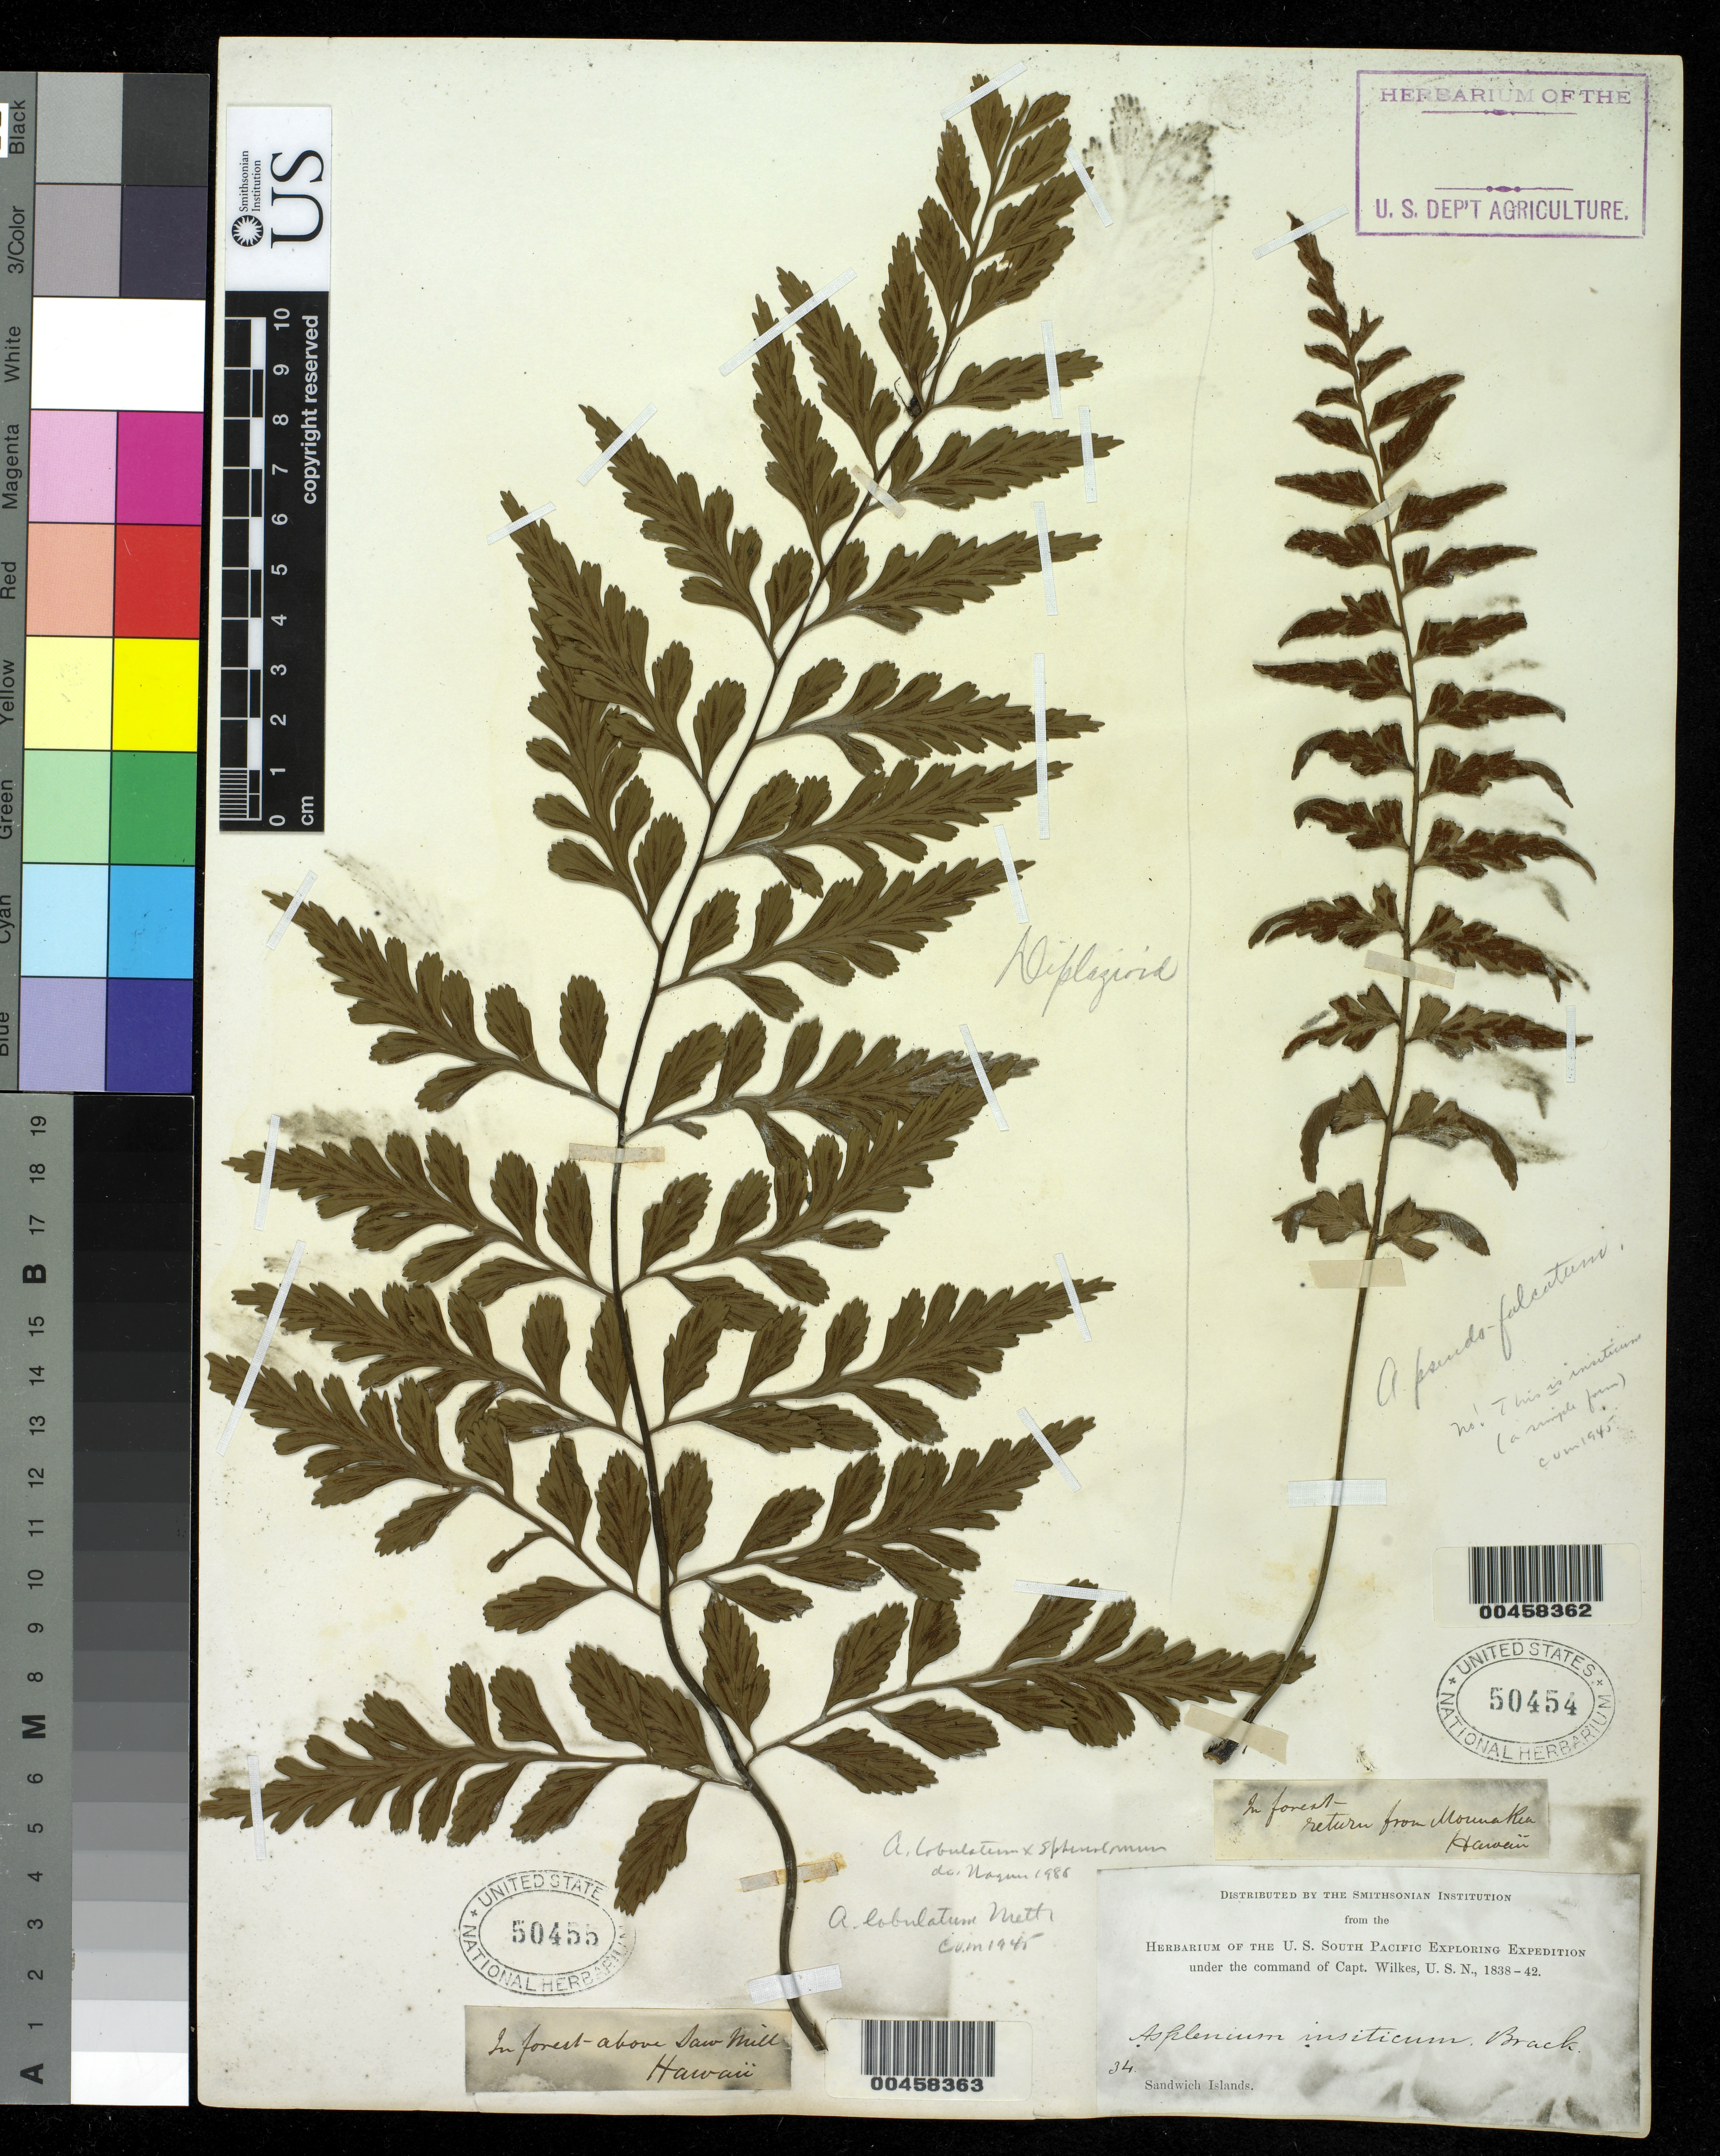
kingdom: Plantae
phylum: Tracheophyta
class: Polypodiopsida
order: Polypodiales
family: Aspleniaceae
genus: Asplenium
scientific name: Asplenium insiticium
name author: Brack. in Wilkes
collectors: Wilkes Explor. Exped.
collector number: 34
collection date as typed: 1838 to -- --- 1842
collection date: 1838/1842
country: United States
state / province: Hawaii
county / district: Hawaii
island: Hawaii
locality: Sandwich Islands, In forest above Saw Mill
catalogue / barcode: US 50455